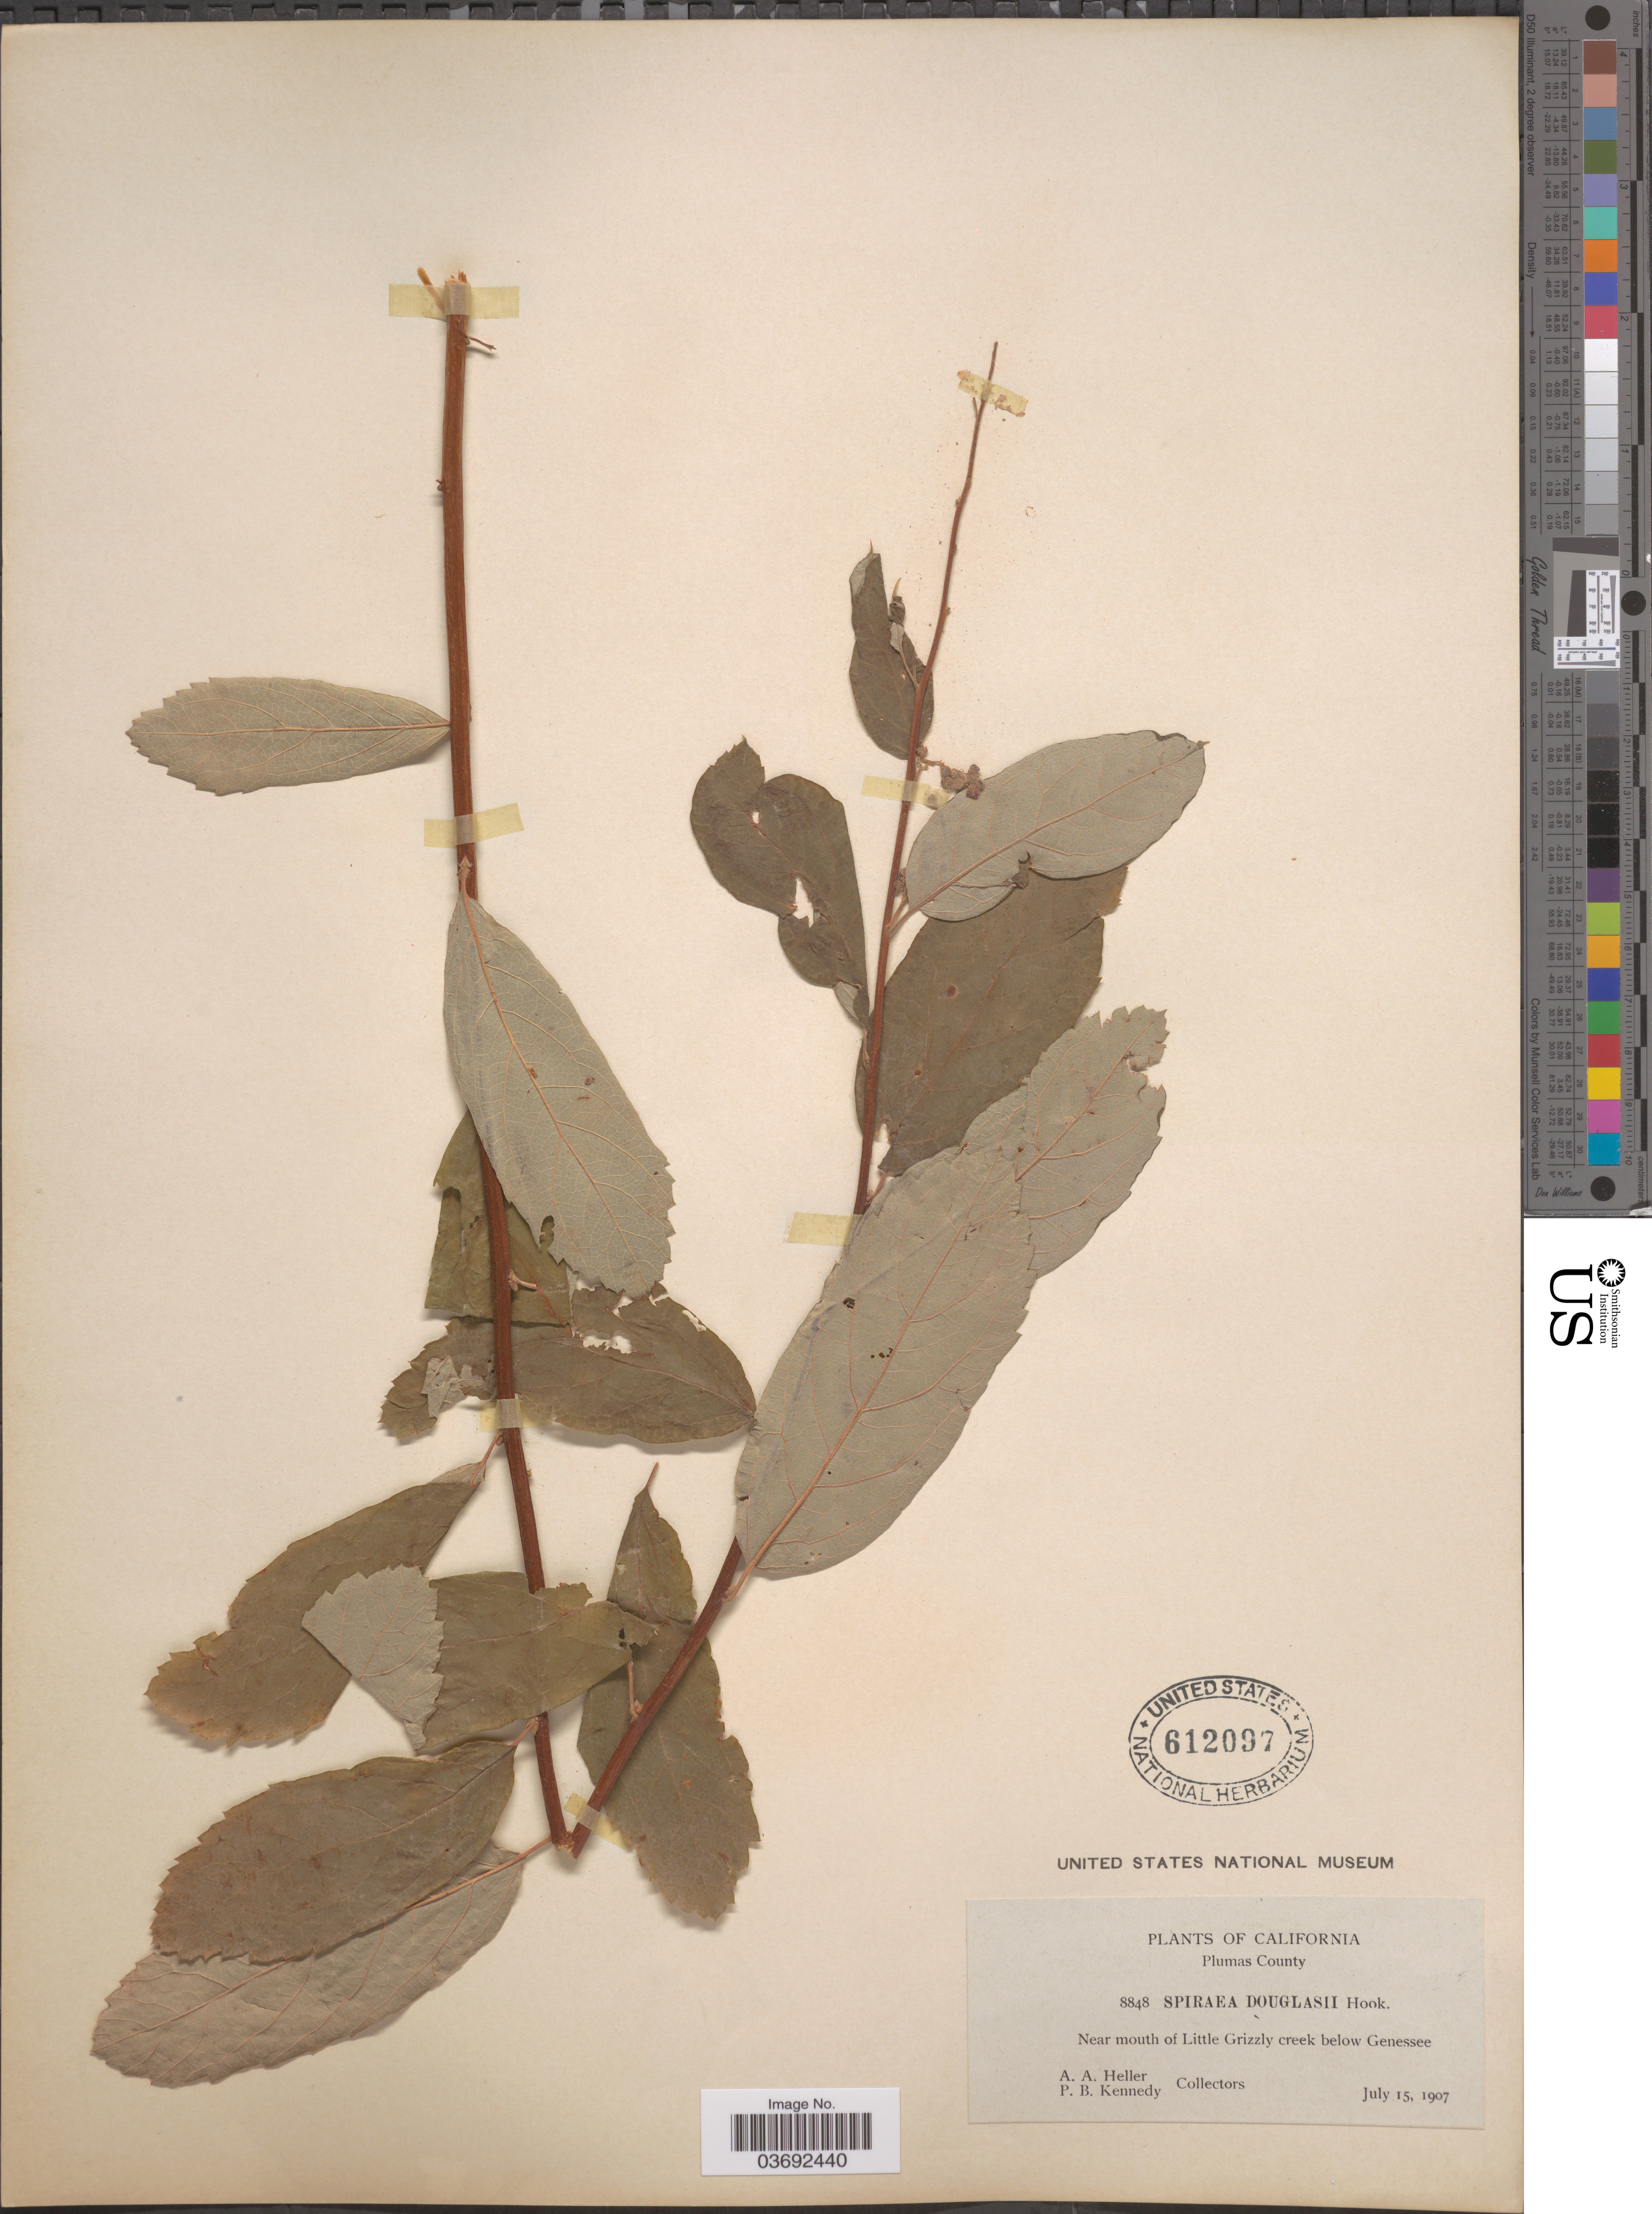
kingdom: Plantae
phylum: Tracheophyta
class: Magnoliopsida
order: Rosales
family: Rosaceae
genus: Spiraea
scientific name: Spiraea douglasii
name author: Hook.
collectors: A. A. Heller & P. B. Kennedy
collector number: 8848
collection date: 1907-07-15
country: United States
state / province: California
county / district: Plumas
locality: Plumas County. Near mouth of Little Grizzly creek below Genessee.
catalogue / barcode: US 612097